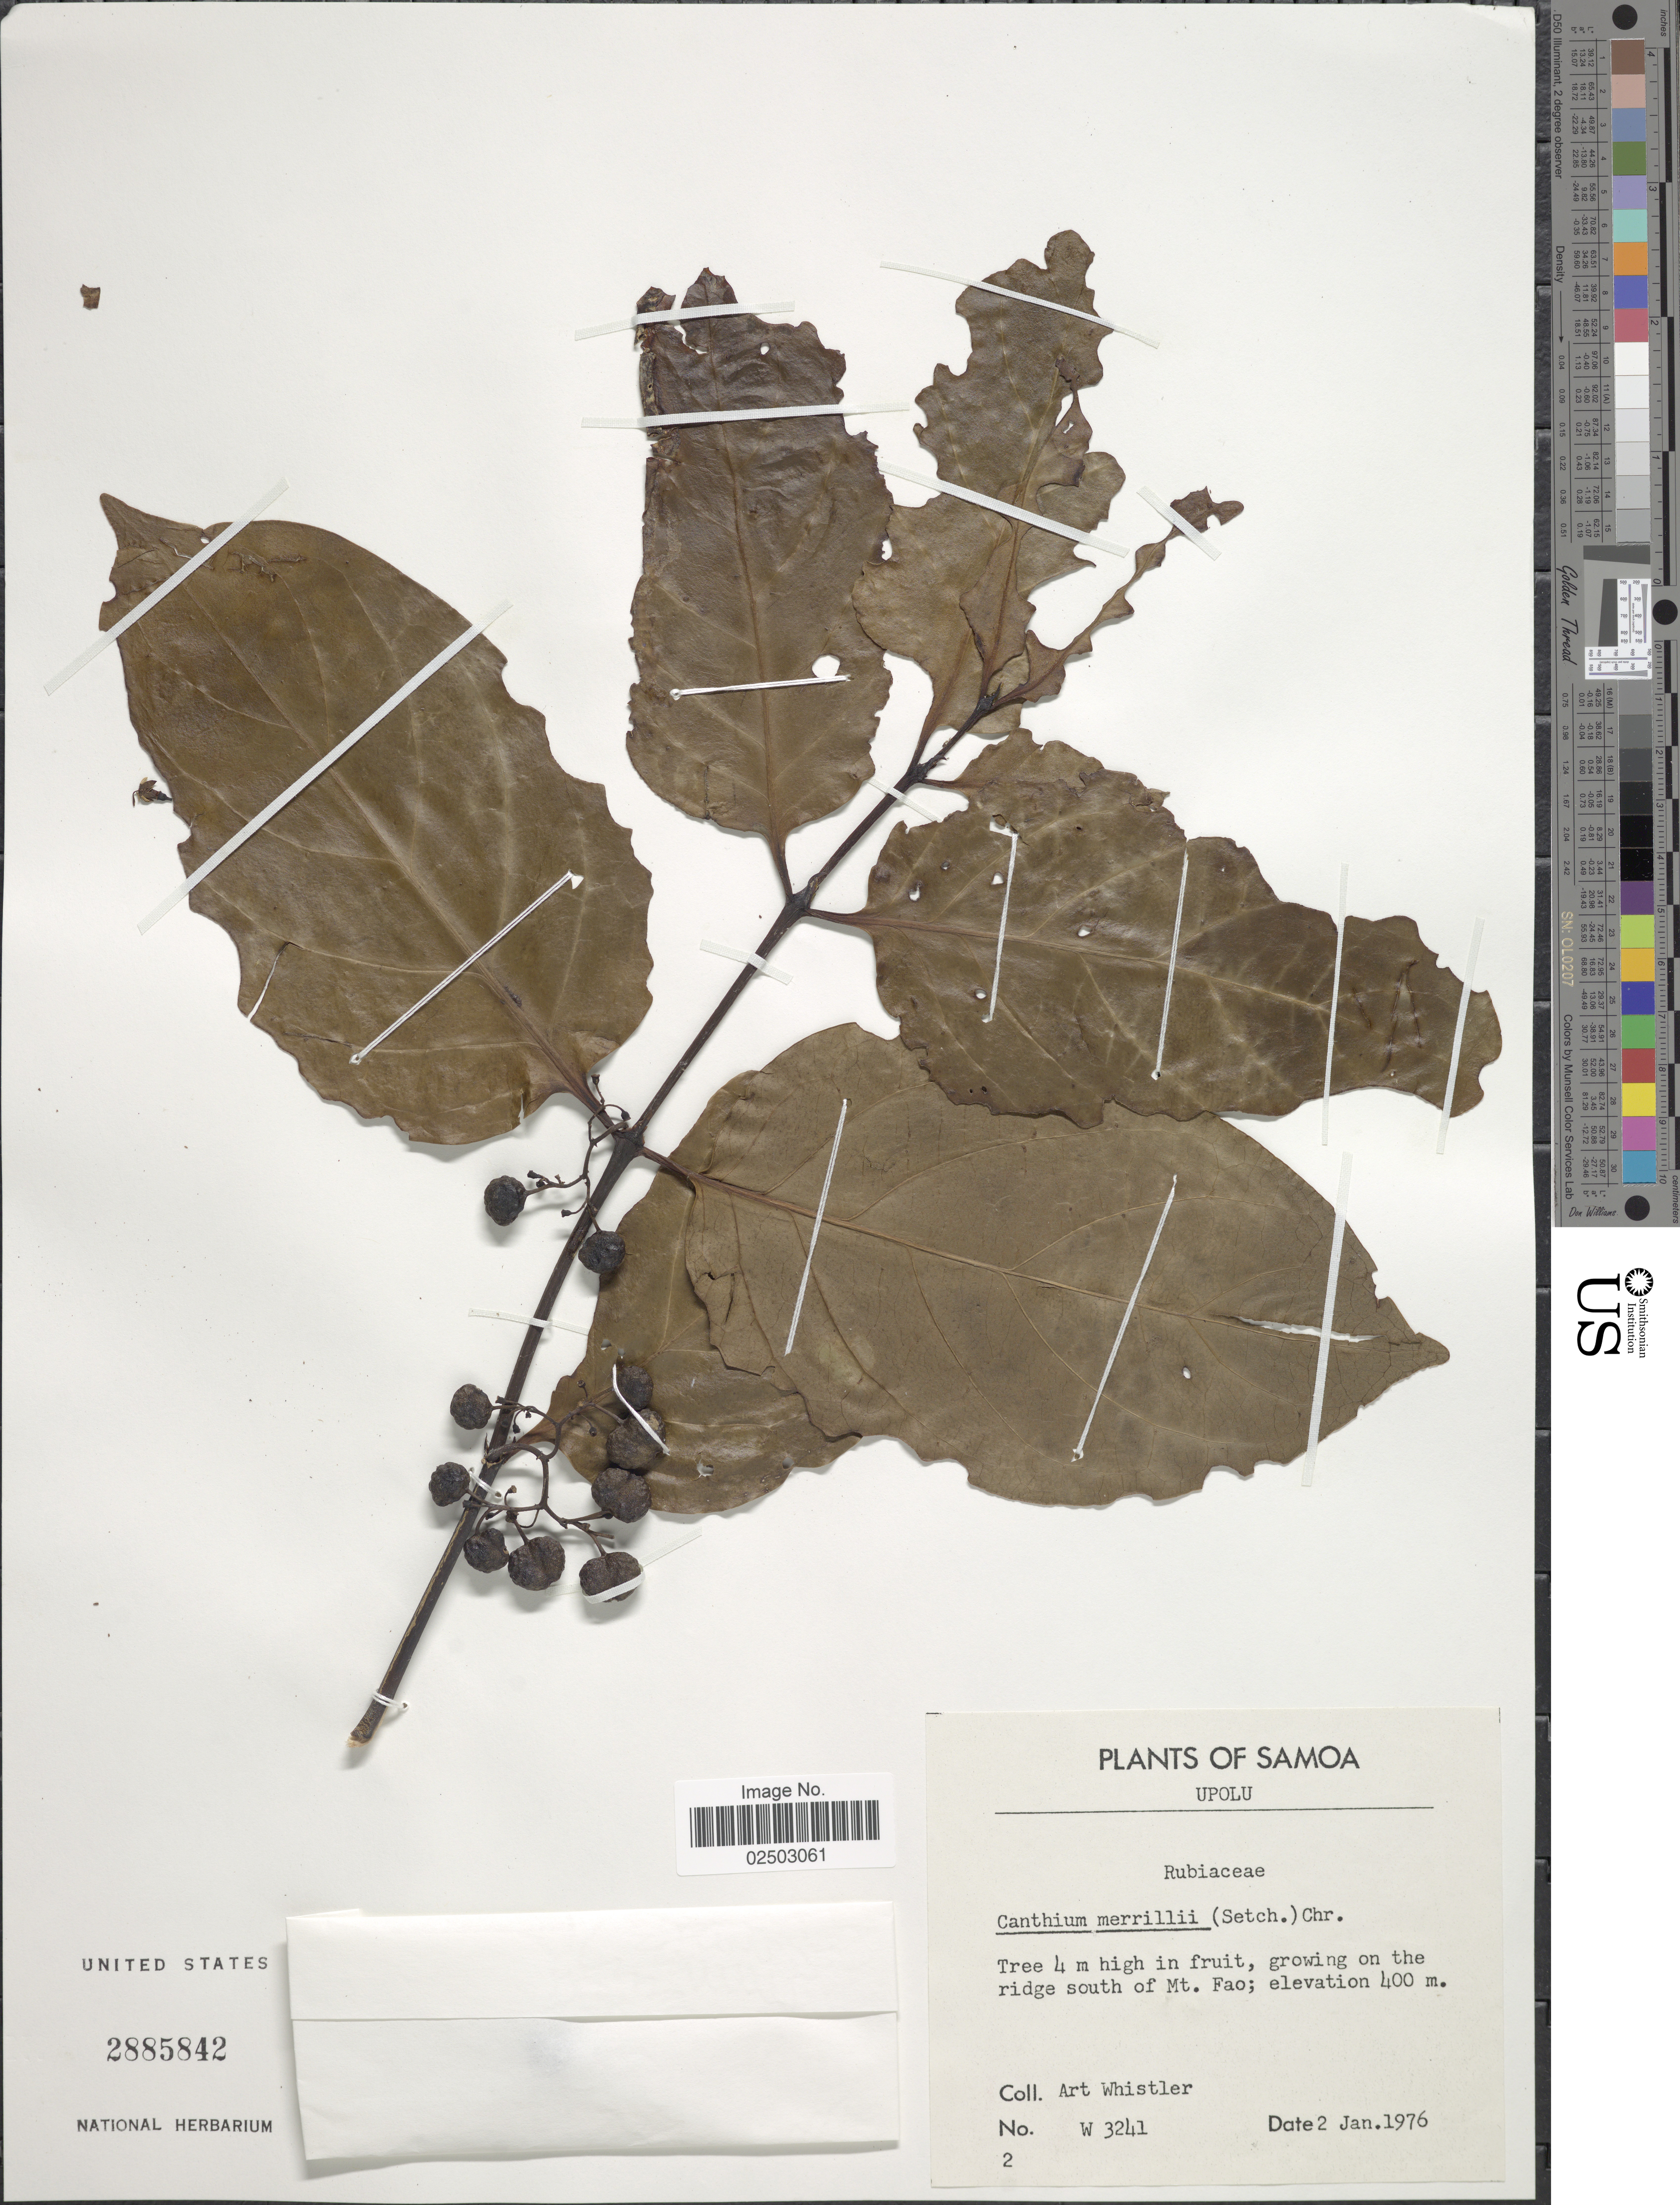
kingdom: Plantae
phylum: Tracheophyta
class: Magnoliopsida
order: Gentianales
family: Rubiaceae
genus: Canthium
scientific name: Canthium merrillii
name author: (Setch.) Christoph.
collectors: A. Whistler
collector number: W 3241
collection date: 1976-01-02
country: Samoa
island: Upolu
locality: Samoa, Upolu, on the ridge south of Mt. Fao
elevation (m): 400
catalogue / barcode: US 2885842